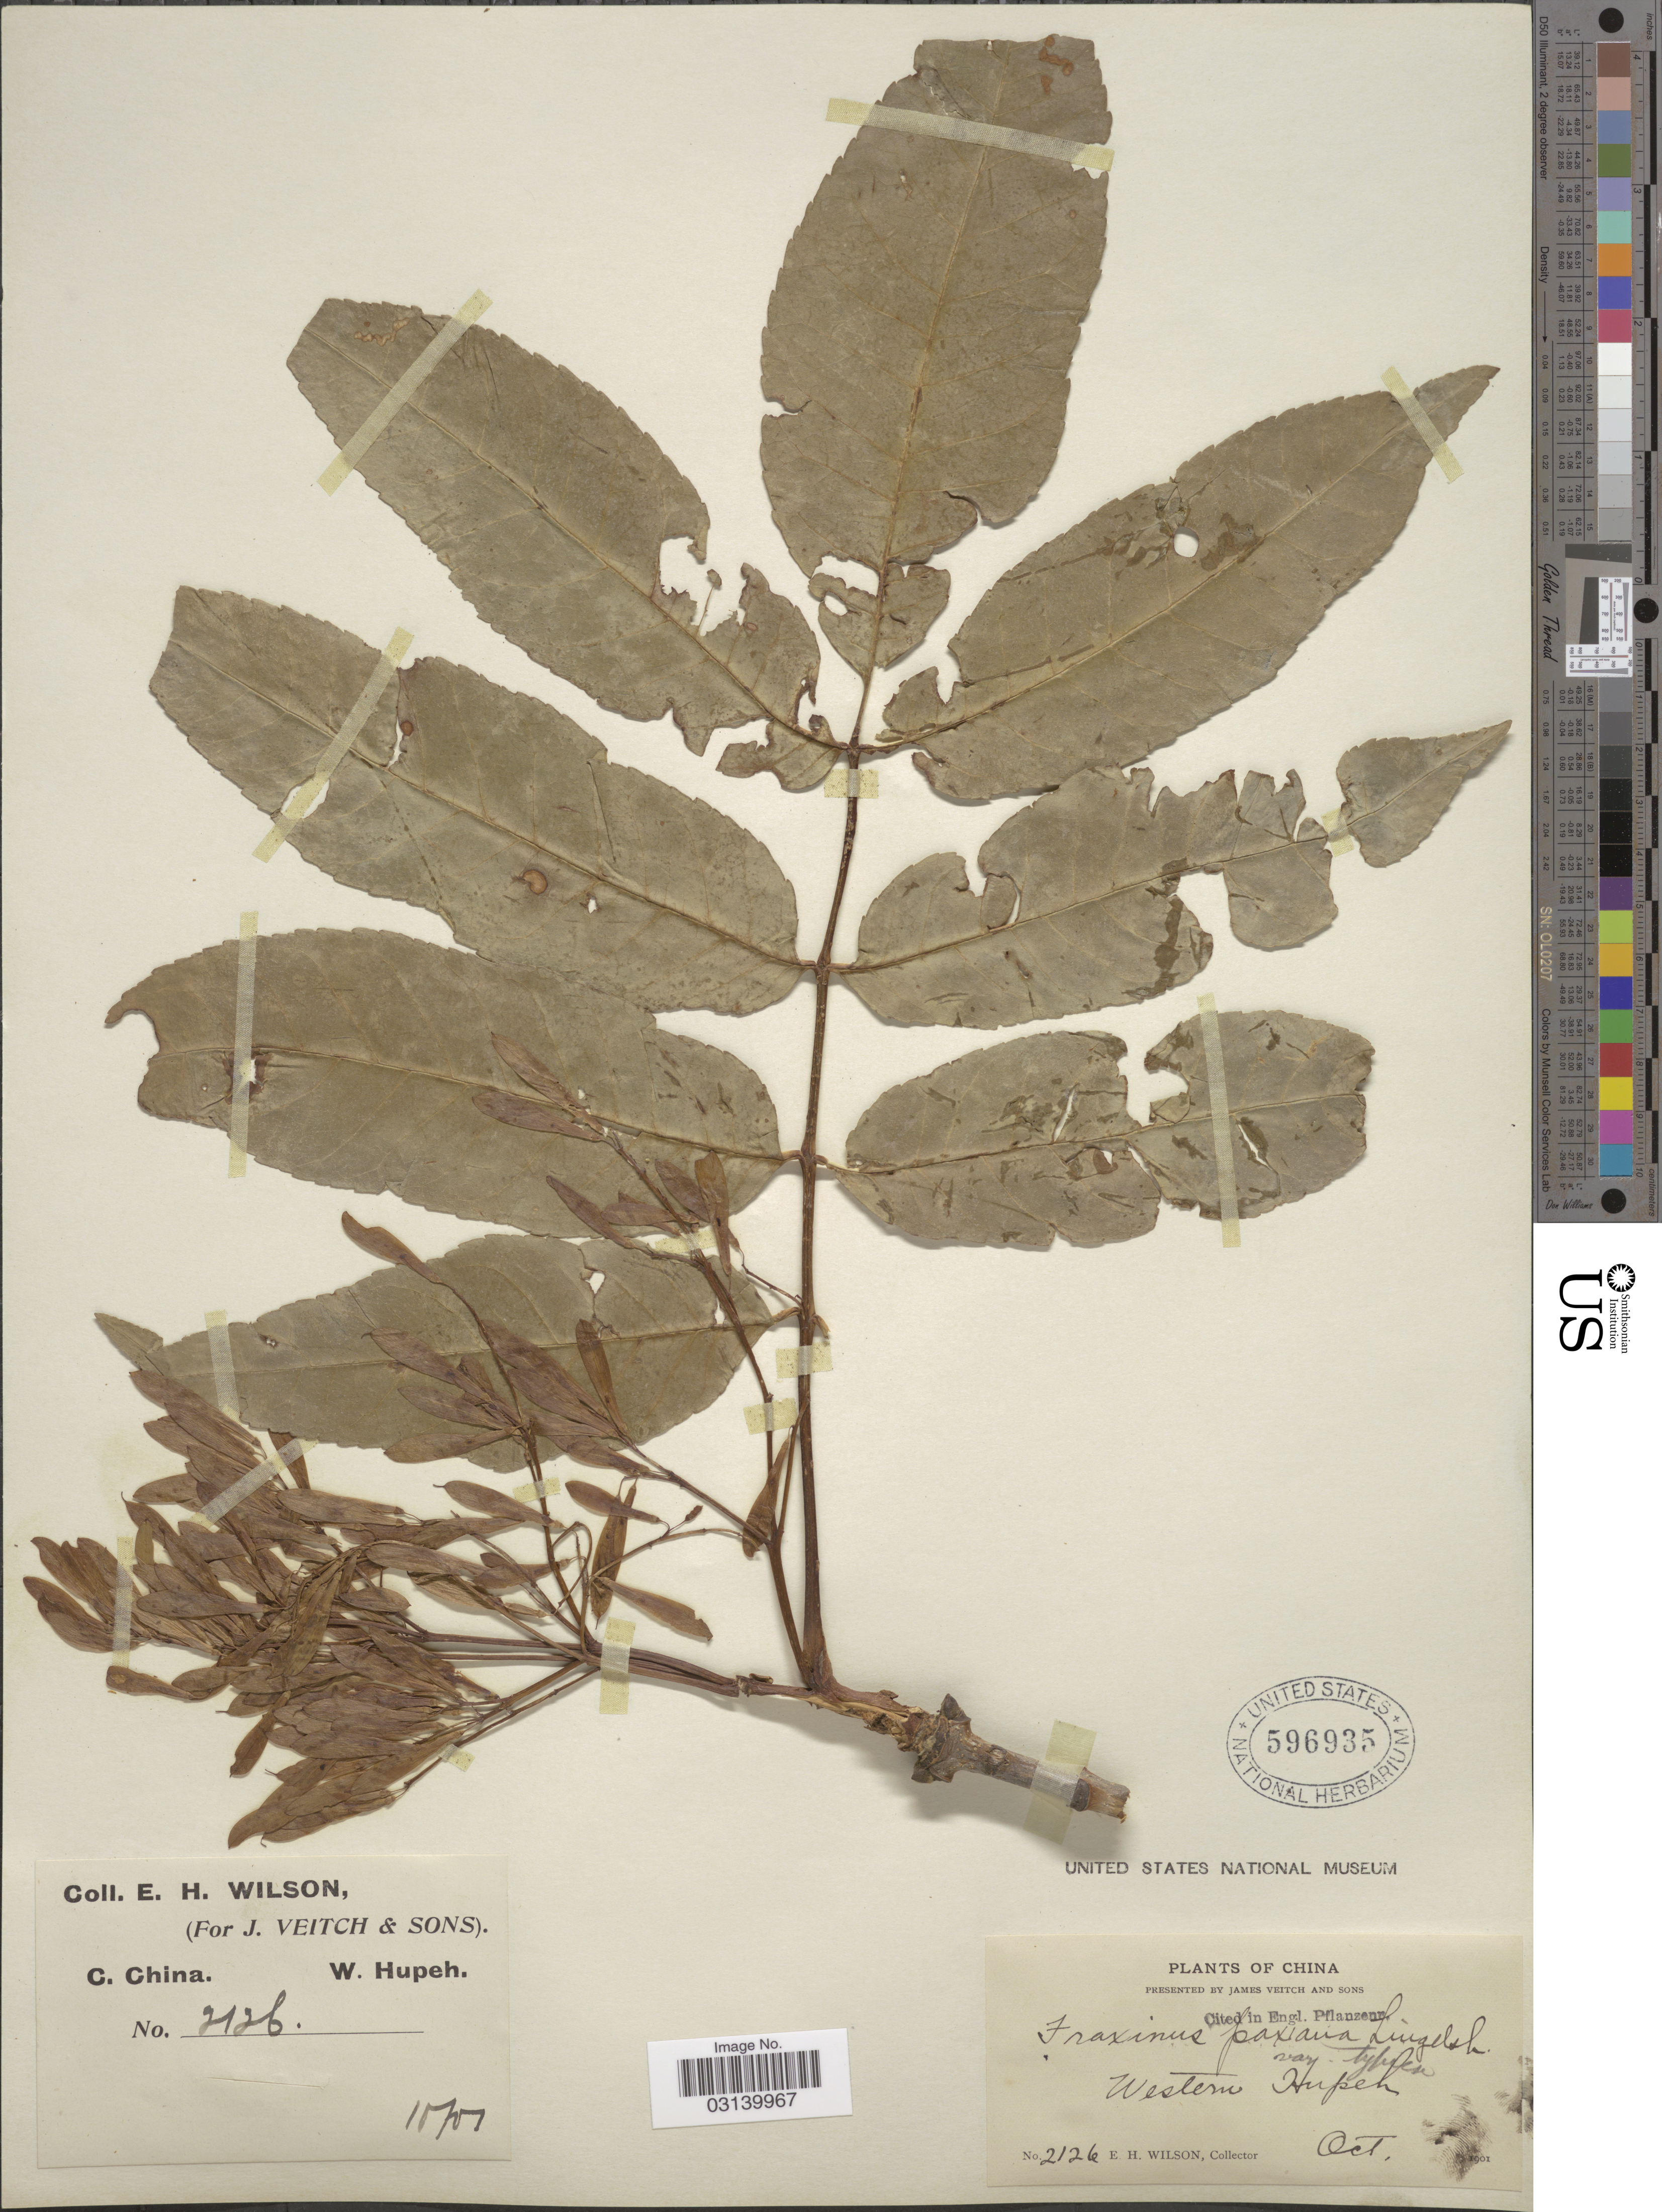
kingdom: Plantae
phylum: Tracheophyta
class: Magnoliopsida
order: Lamiales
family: Oleaceae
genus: Fraxinus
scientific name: Fraxinus paxiana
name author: Lingelsh.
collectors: E. Wilson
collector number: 2126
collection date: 1901-10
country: China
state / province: Hubei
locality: C. China. Western Hupeh.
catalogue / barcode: US 596935